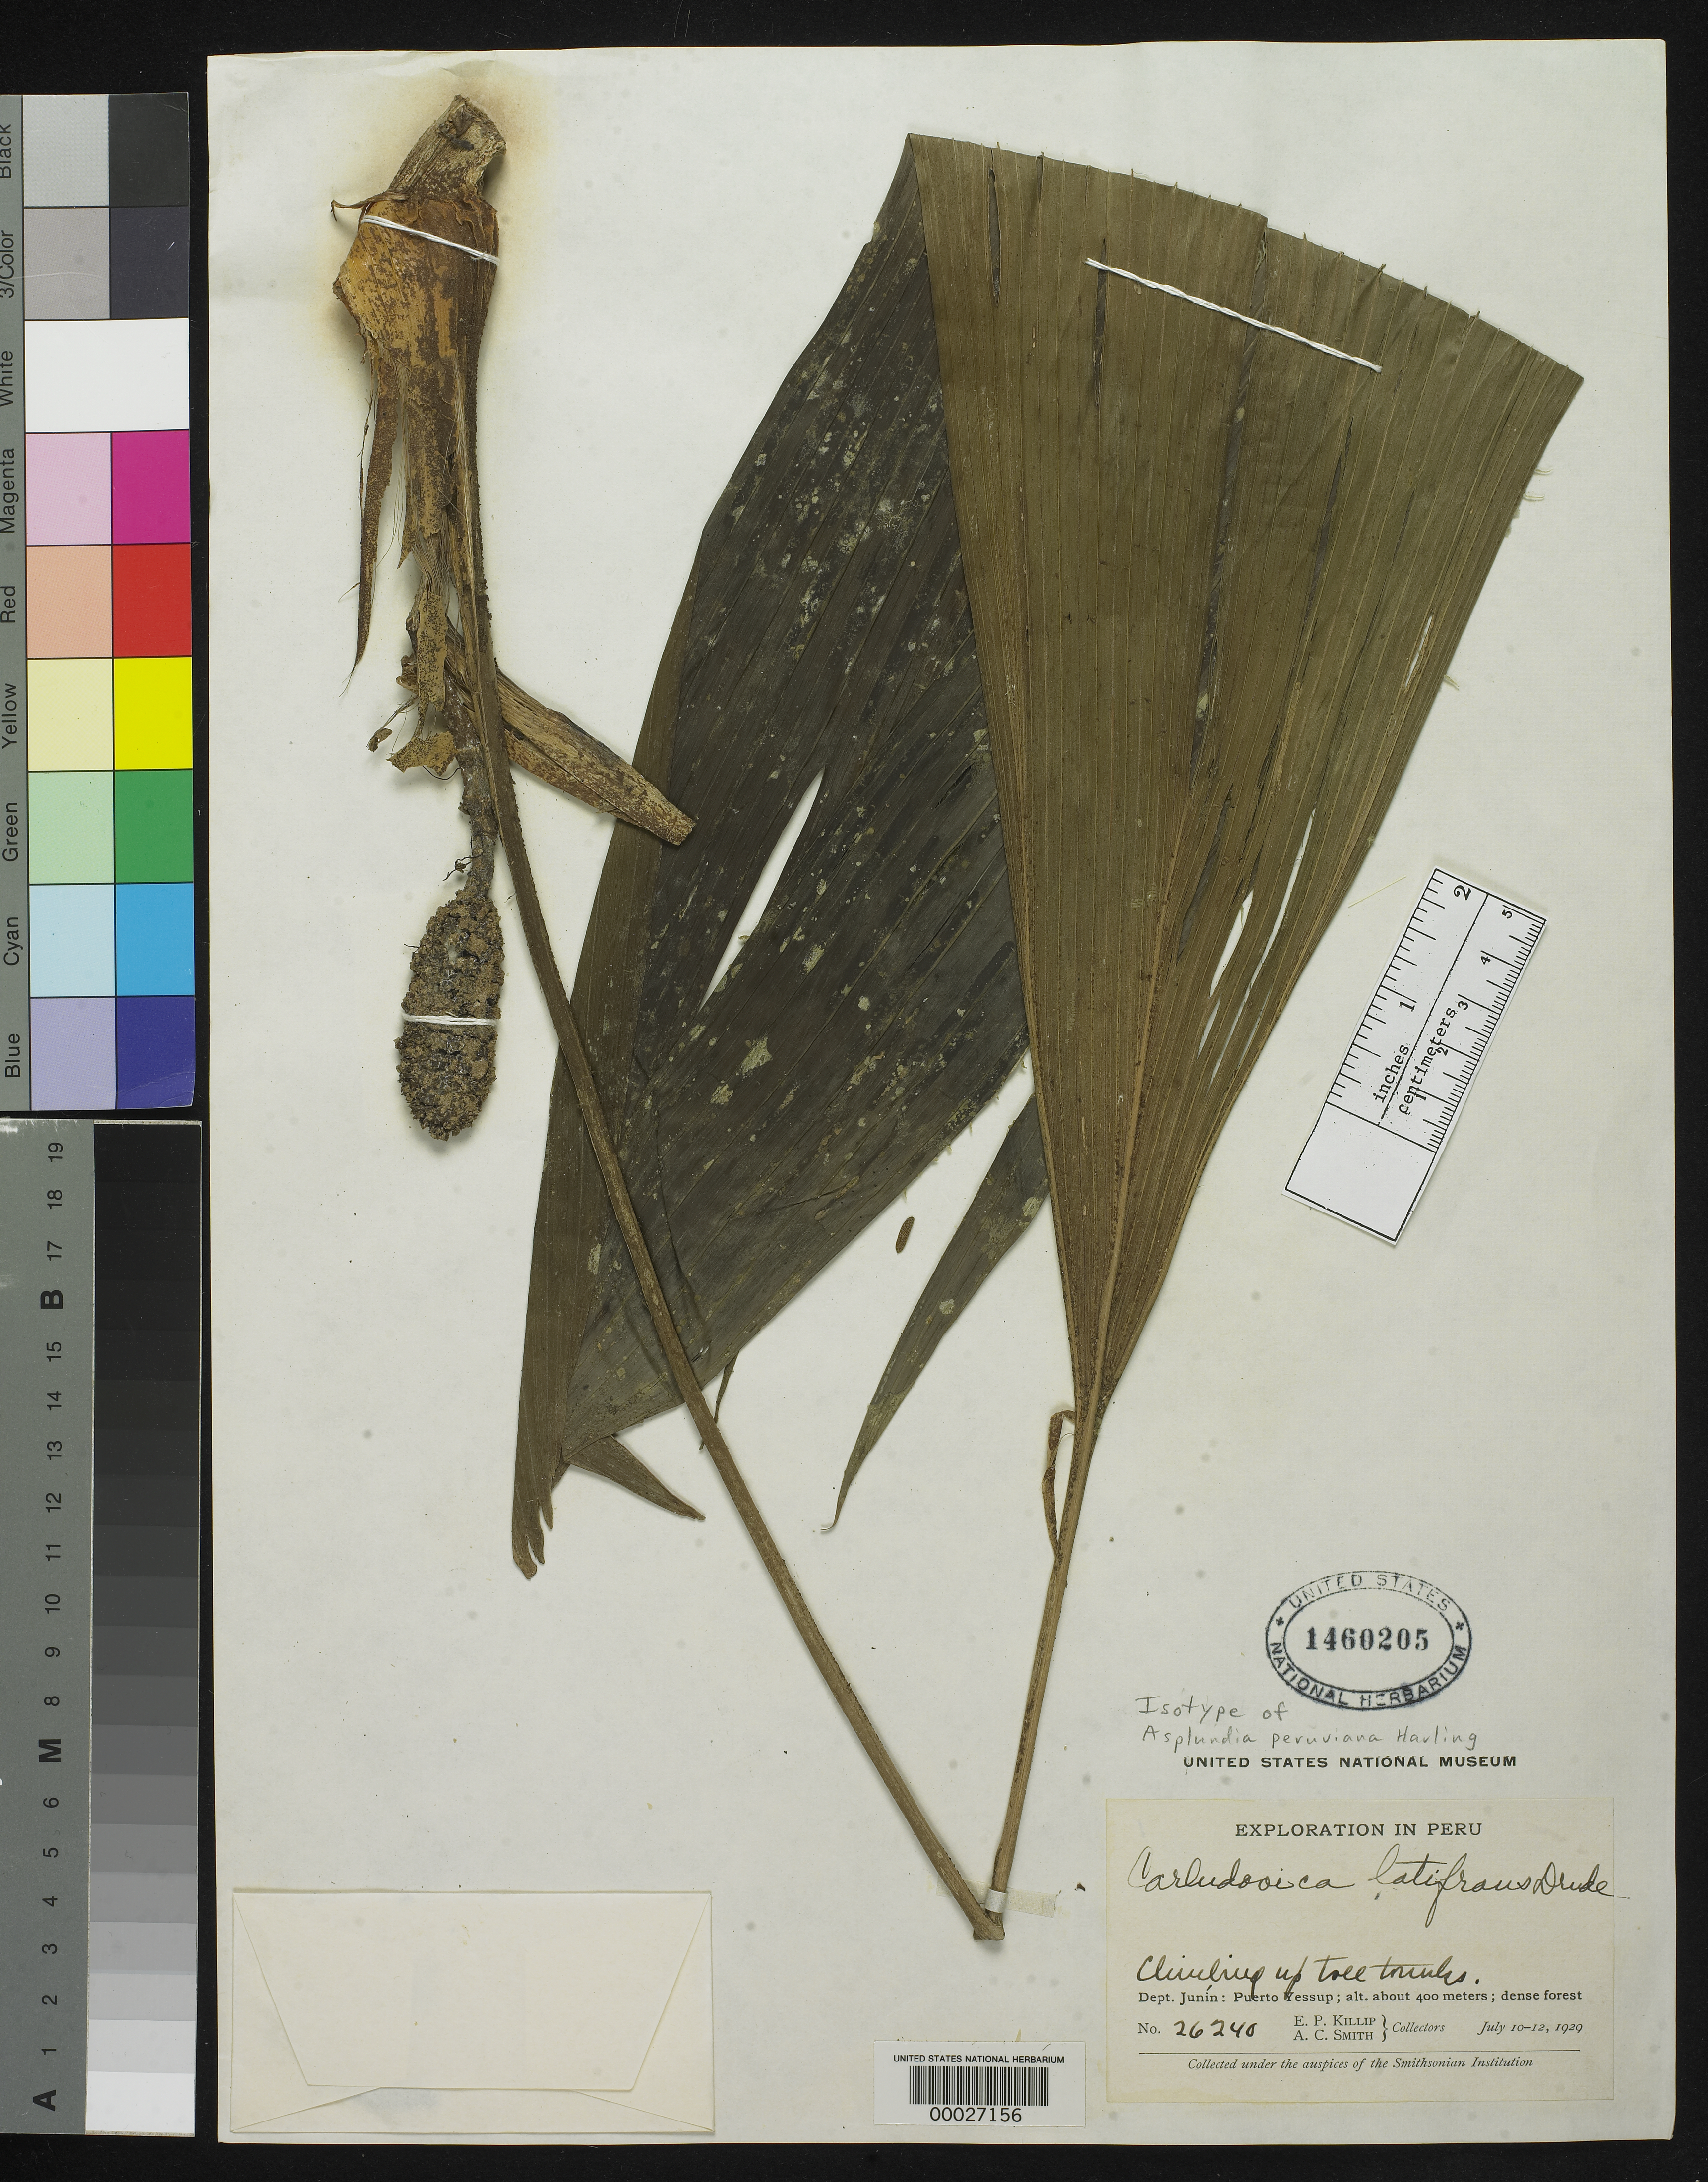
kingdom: Plantae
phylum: Tracheophyta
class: Liliopsida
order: Pandanales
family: Cyclanthaceae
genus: Asplundia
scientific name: Asplundia peruviana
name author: Harling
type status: Isotype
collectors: E. P. Killip & A. C. Smith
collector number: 26240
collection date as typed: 10 Jul 1929 to 12 Jul 1929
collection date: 1929-07-10/1929-07-12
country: Peru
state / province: Junín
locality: Puerto Yessup.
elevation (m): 400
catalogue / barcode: US 1460205